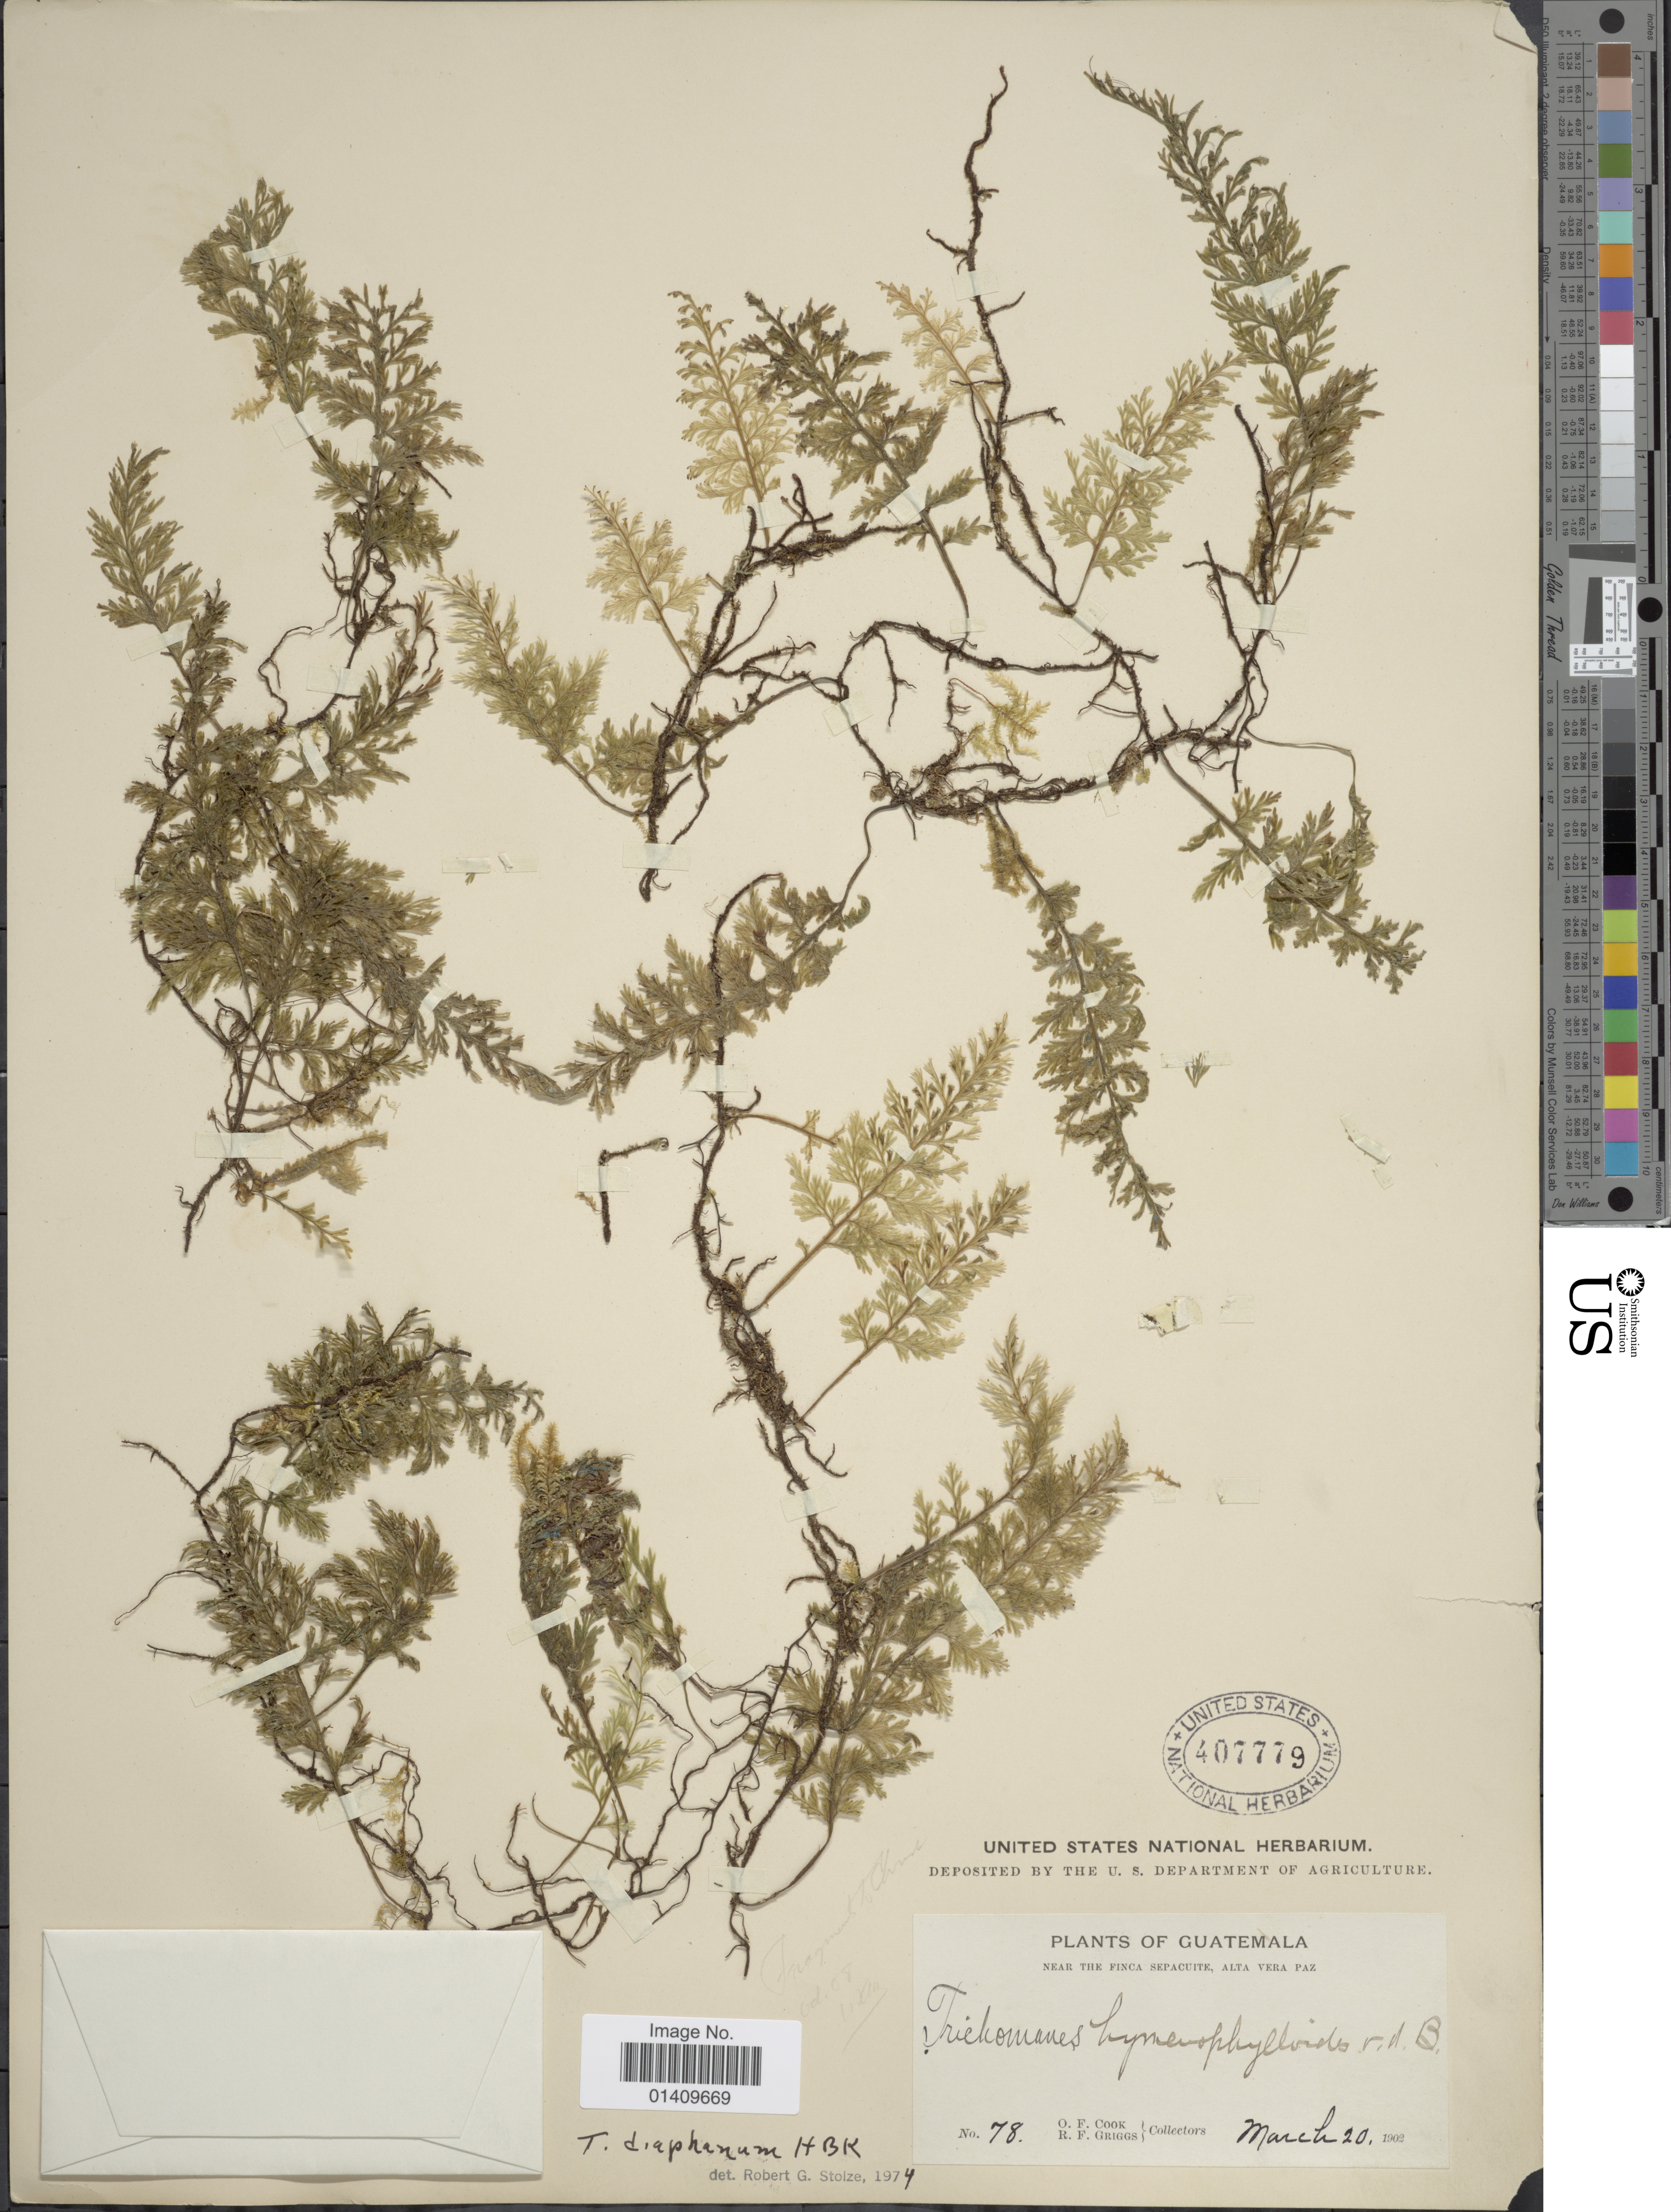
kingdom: Plantae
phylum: Tracheophyta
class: Polypodiopsida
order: Hymenophyllales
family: Hymenophyllaceae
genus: Polyphlebium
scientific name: Polyphlebium diaphanum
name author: (Kunth) Ebihara & Dubuisson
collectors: O. F. Cook & R. F. Griggs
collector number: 78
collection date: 1902-03-20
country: Guatemala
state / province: Alta Verapaz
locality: Near the Finca sepacuite Alta Vera Paz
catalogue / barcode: US 407779